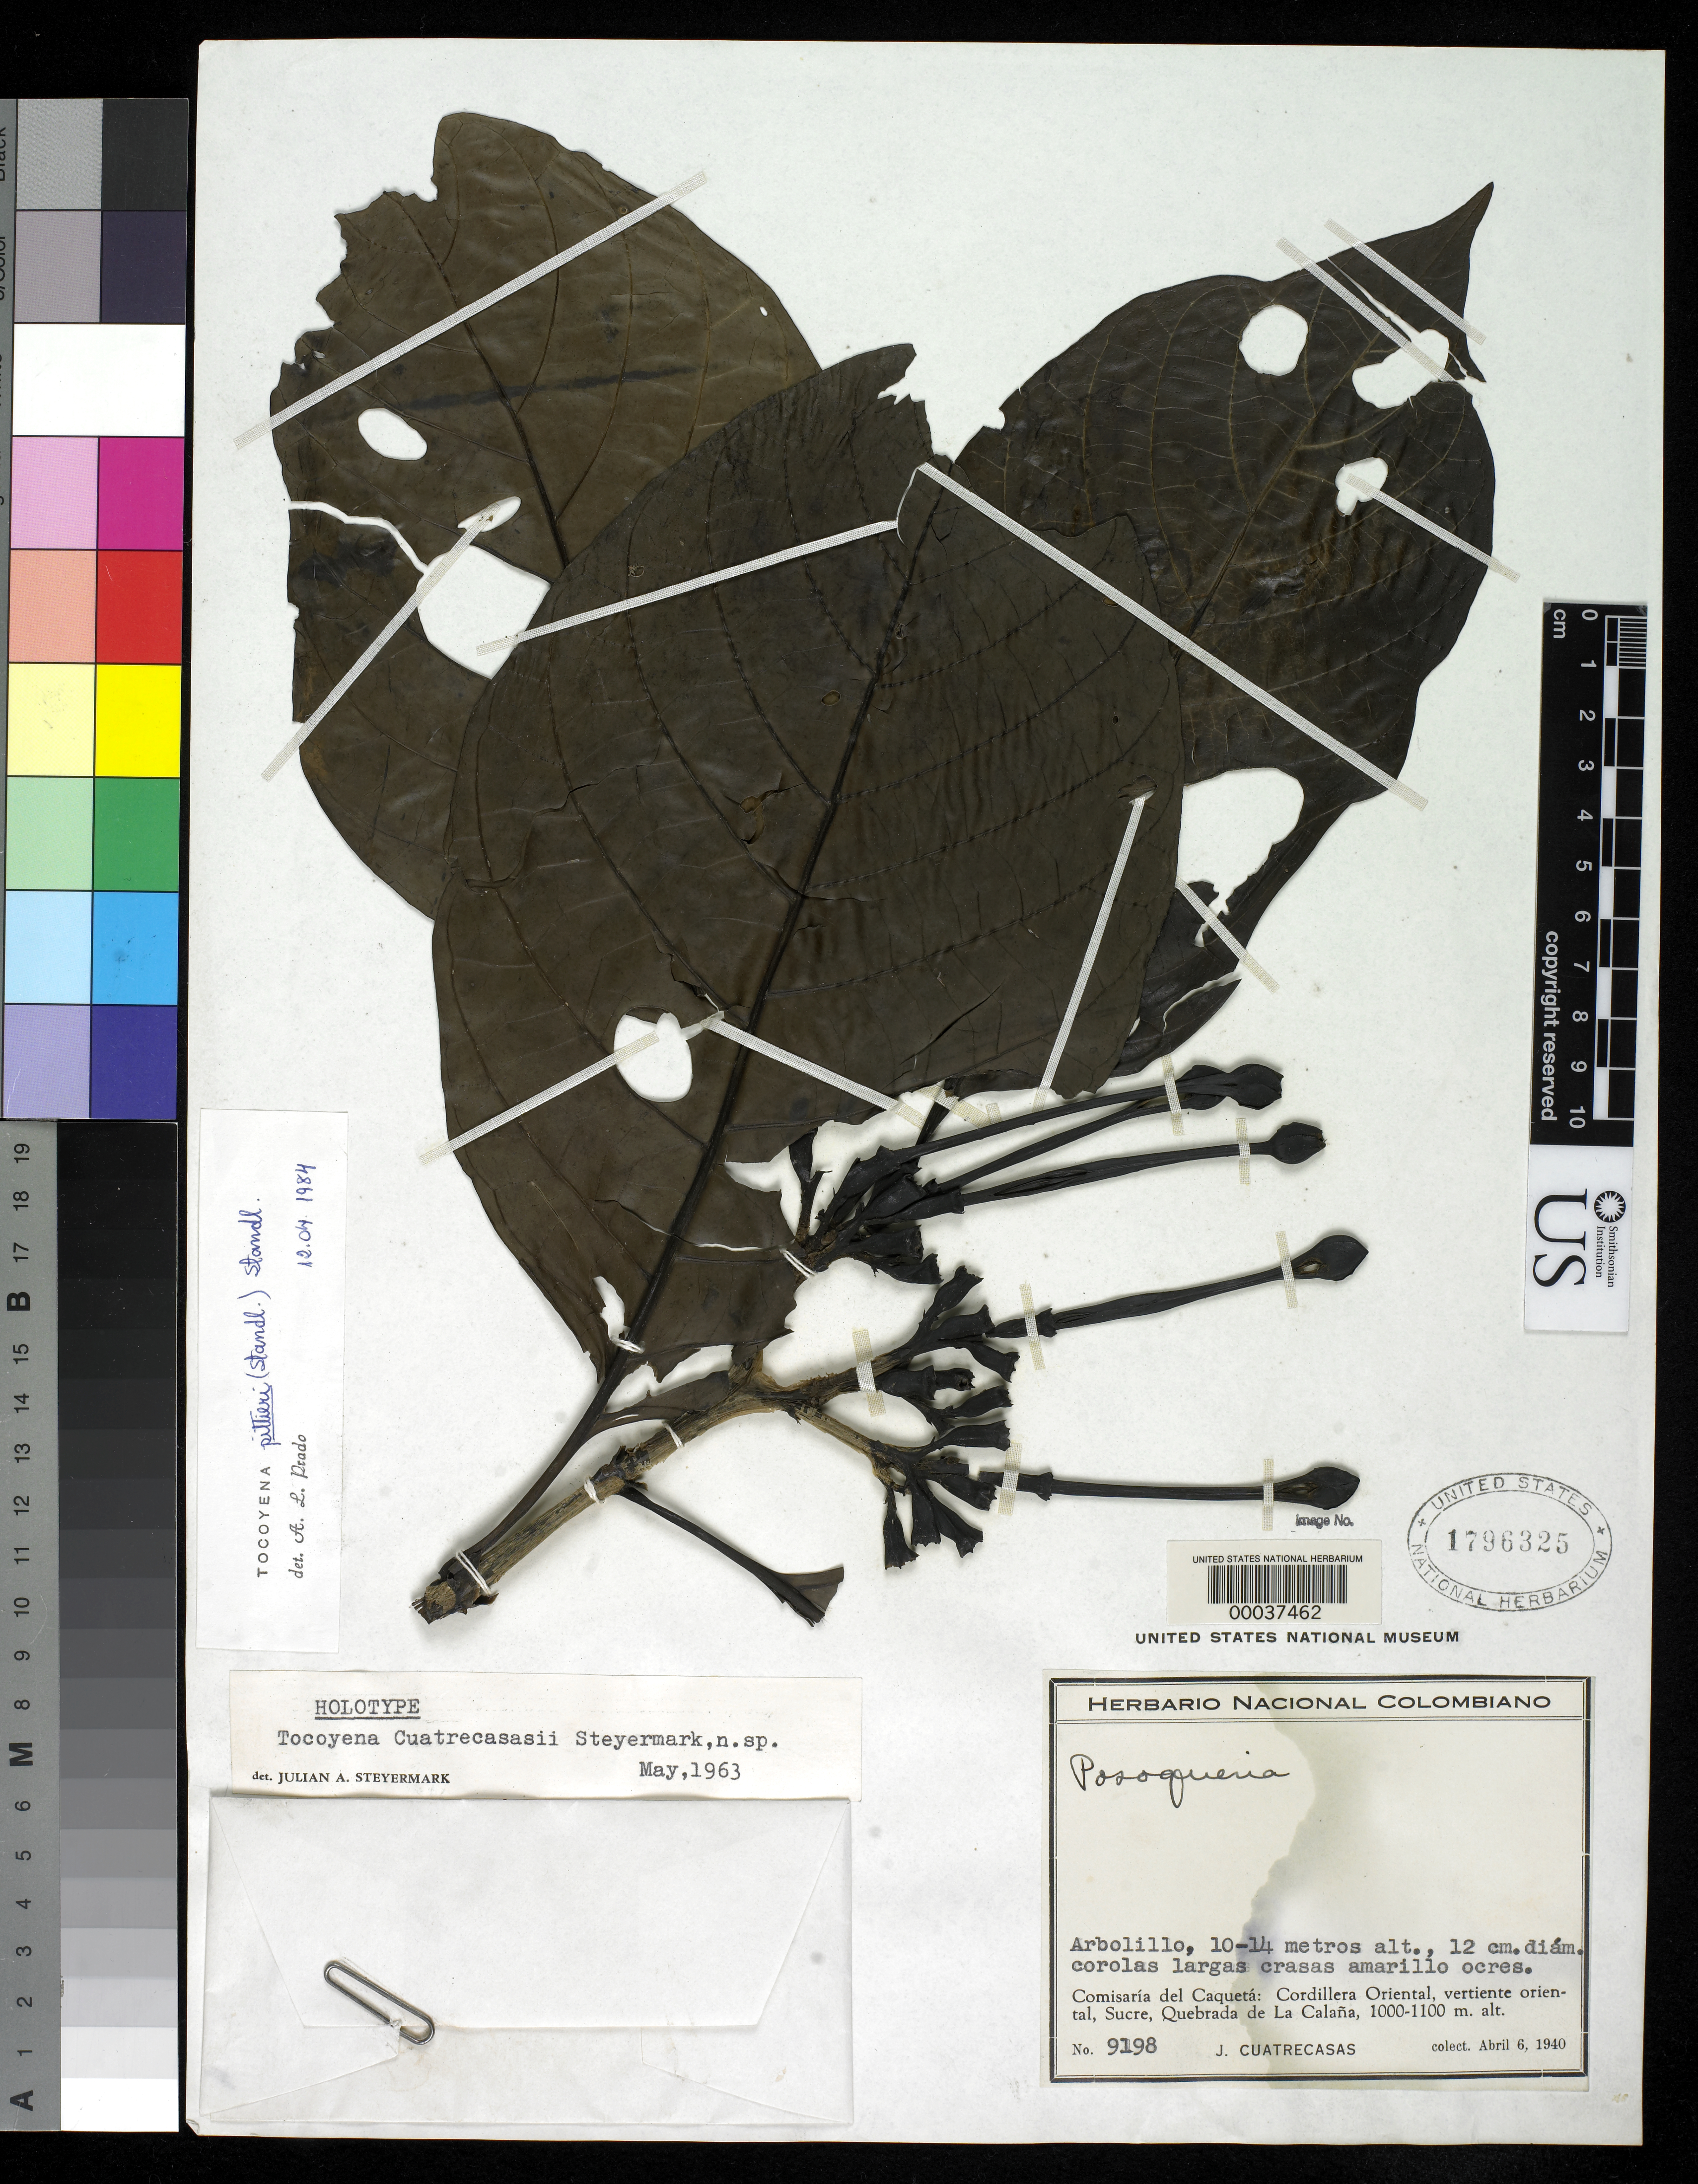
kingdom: Plantae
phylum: Tracheophyta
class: Magnoliopsida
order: Gentianales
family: Rubiaceae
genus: Tocoyena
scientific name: Tocoyena cuatrecasasii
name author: Steyerm.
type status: Holotype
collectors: J. Cuatrecasas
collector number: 9198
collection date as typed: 06 Apr 1940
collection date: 1940-04-06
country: Colombia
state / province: Caquetá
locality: Sucre, Quebrada de La Calana.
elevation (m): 1000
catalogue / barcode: US 1796325